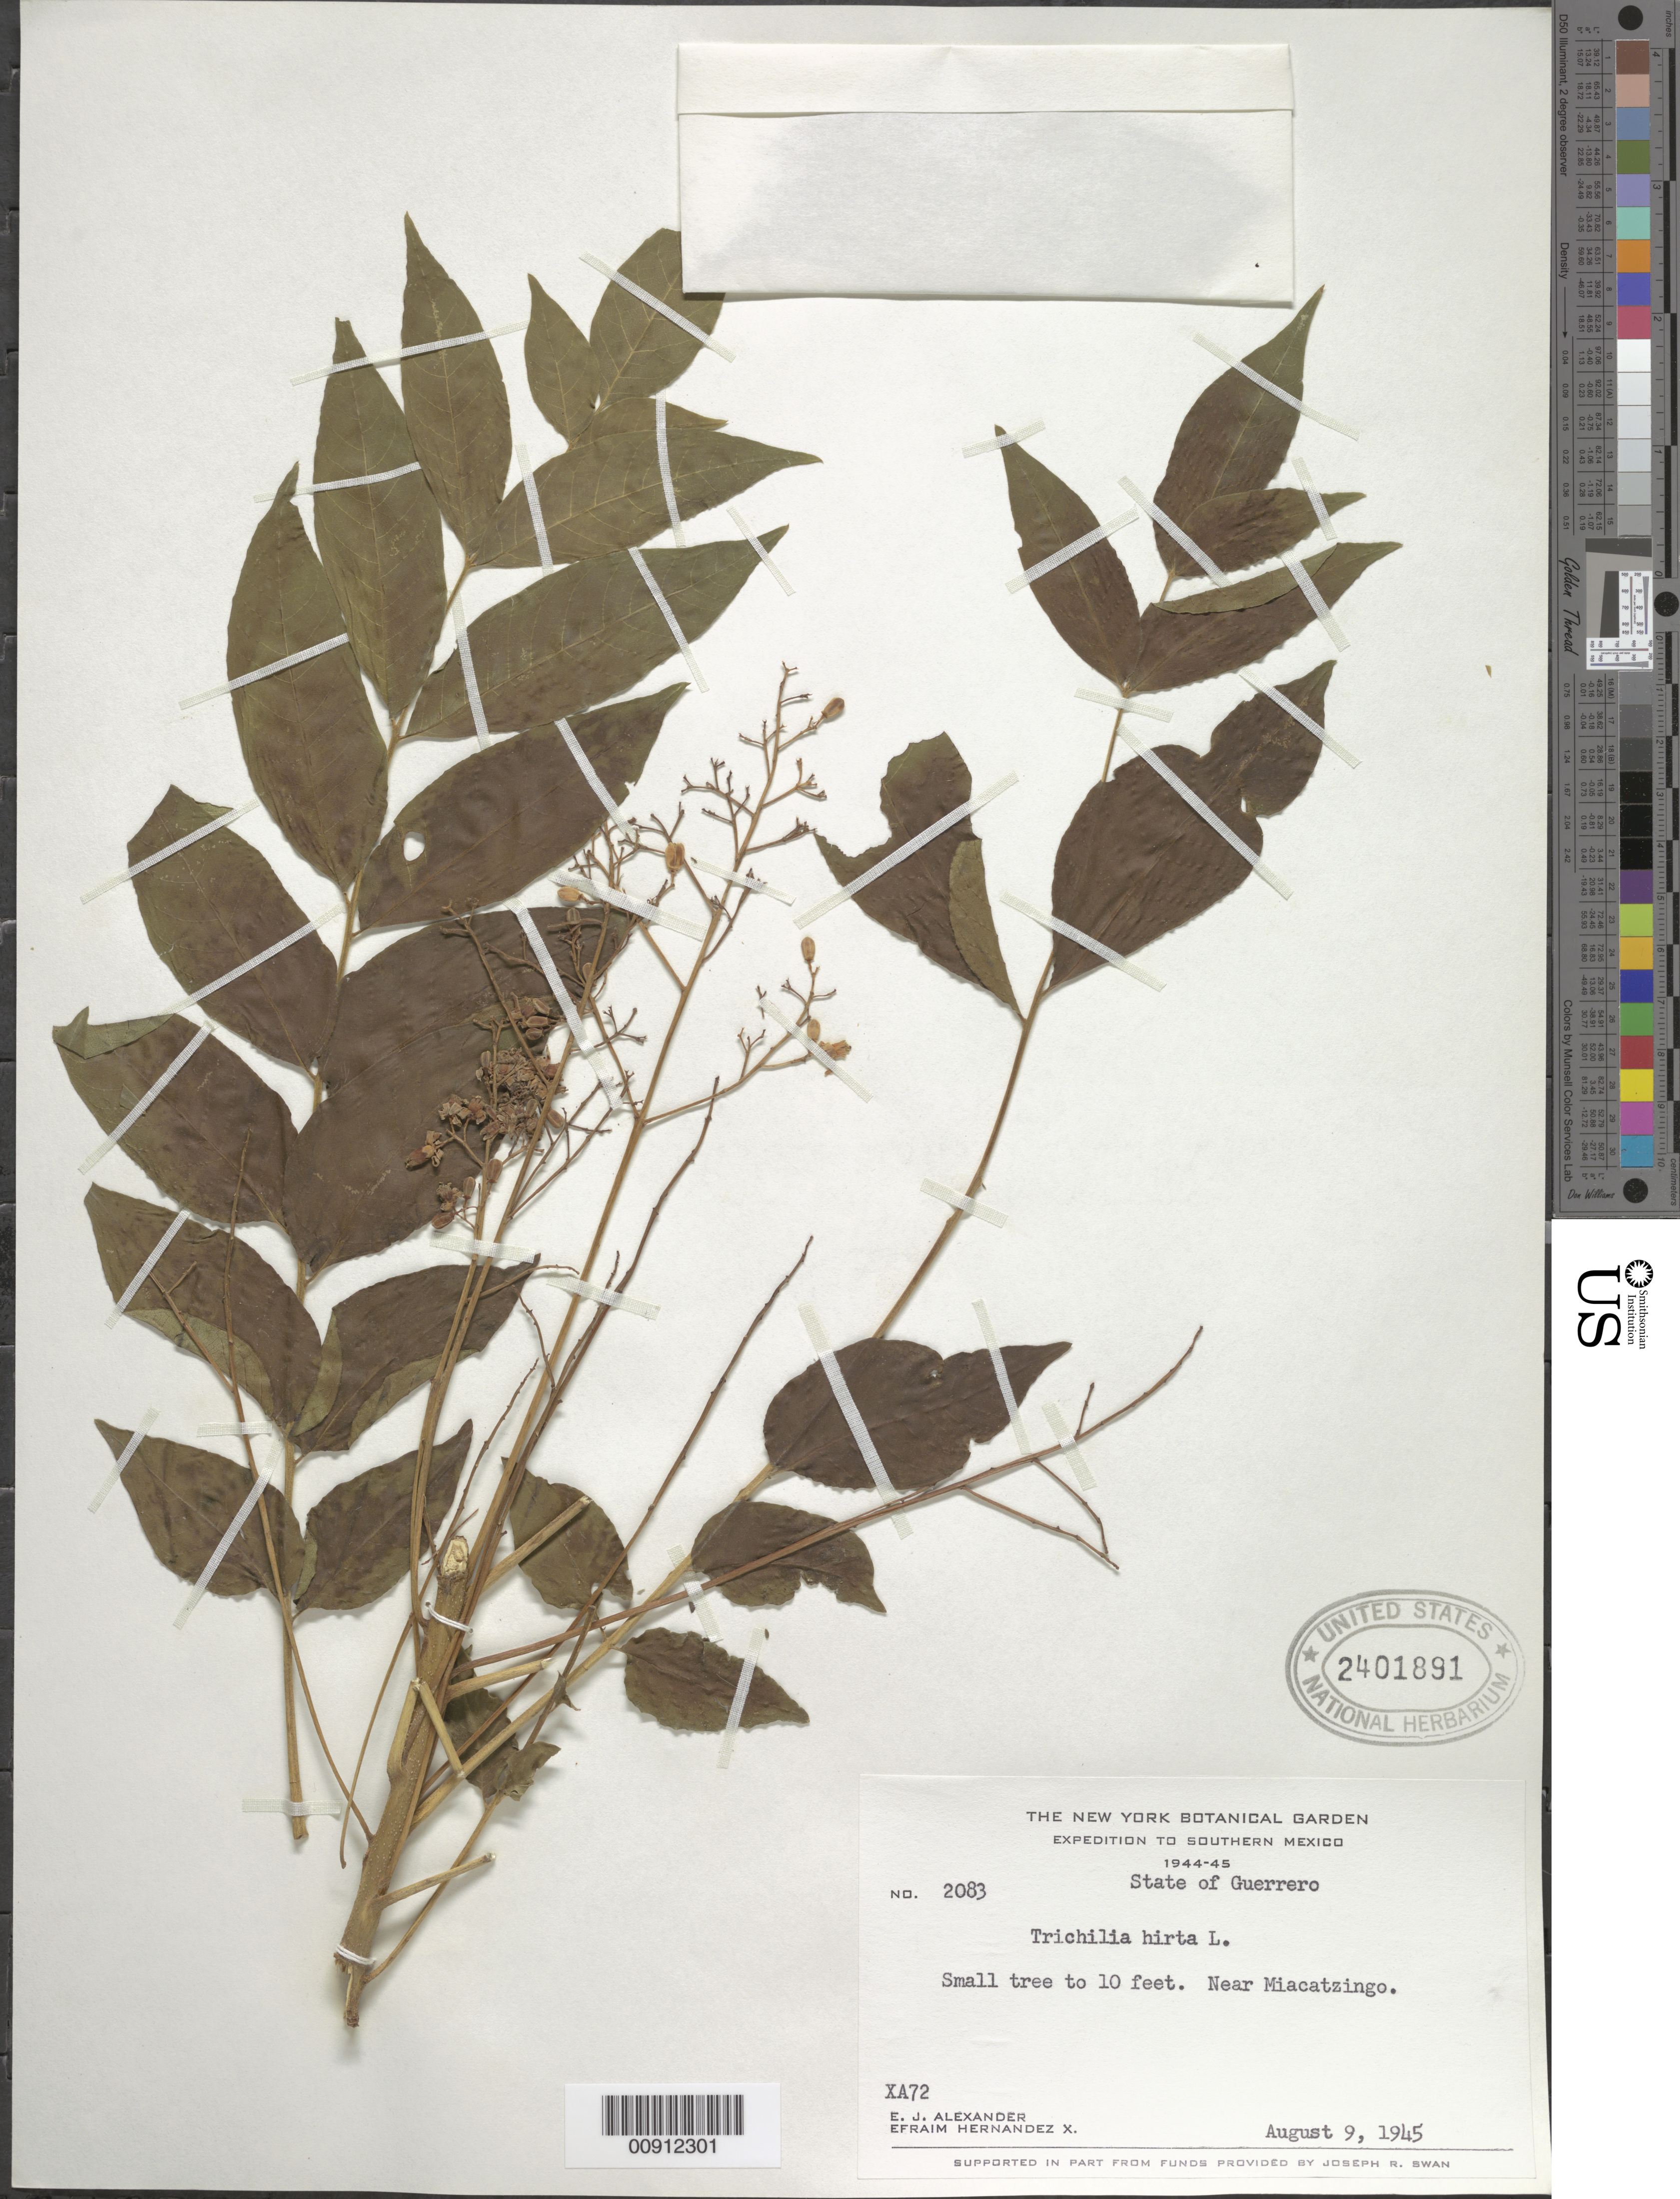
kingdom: Plantae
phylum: Tracheophyta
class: Magnoliopsida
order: Sapindales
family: Meliaceae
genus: Trichilia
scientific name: Trichilia hirta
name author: L.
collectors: E. J. Alexander & E. I. Hernández-X.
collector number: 2083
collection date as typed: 09 Aug 1945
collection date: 1945-08-09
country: Mexico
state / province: Guanajuato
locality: Near Miacatzingo, Guerrero.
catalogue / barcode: US 2401891